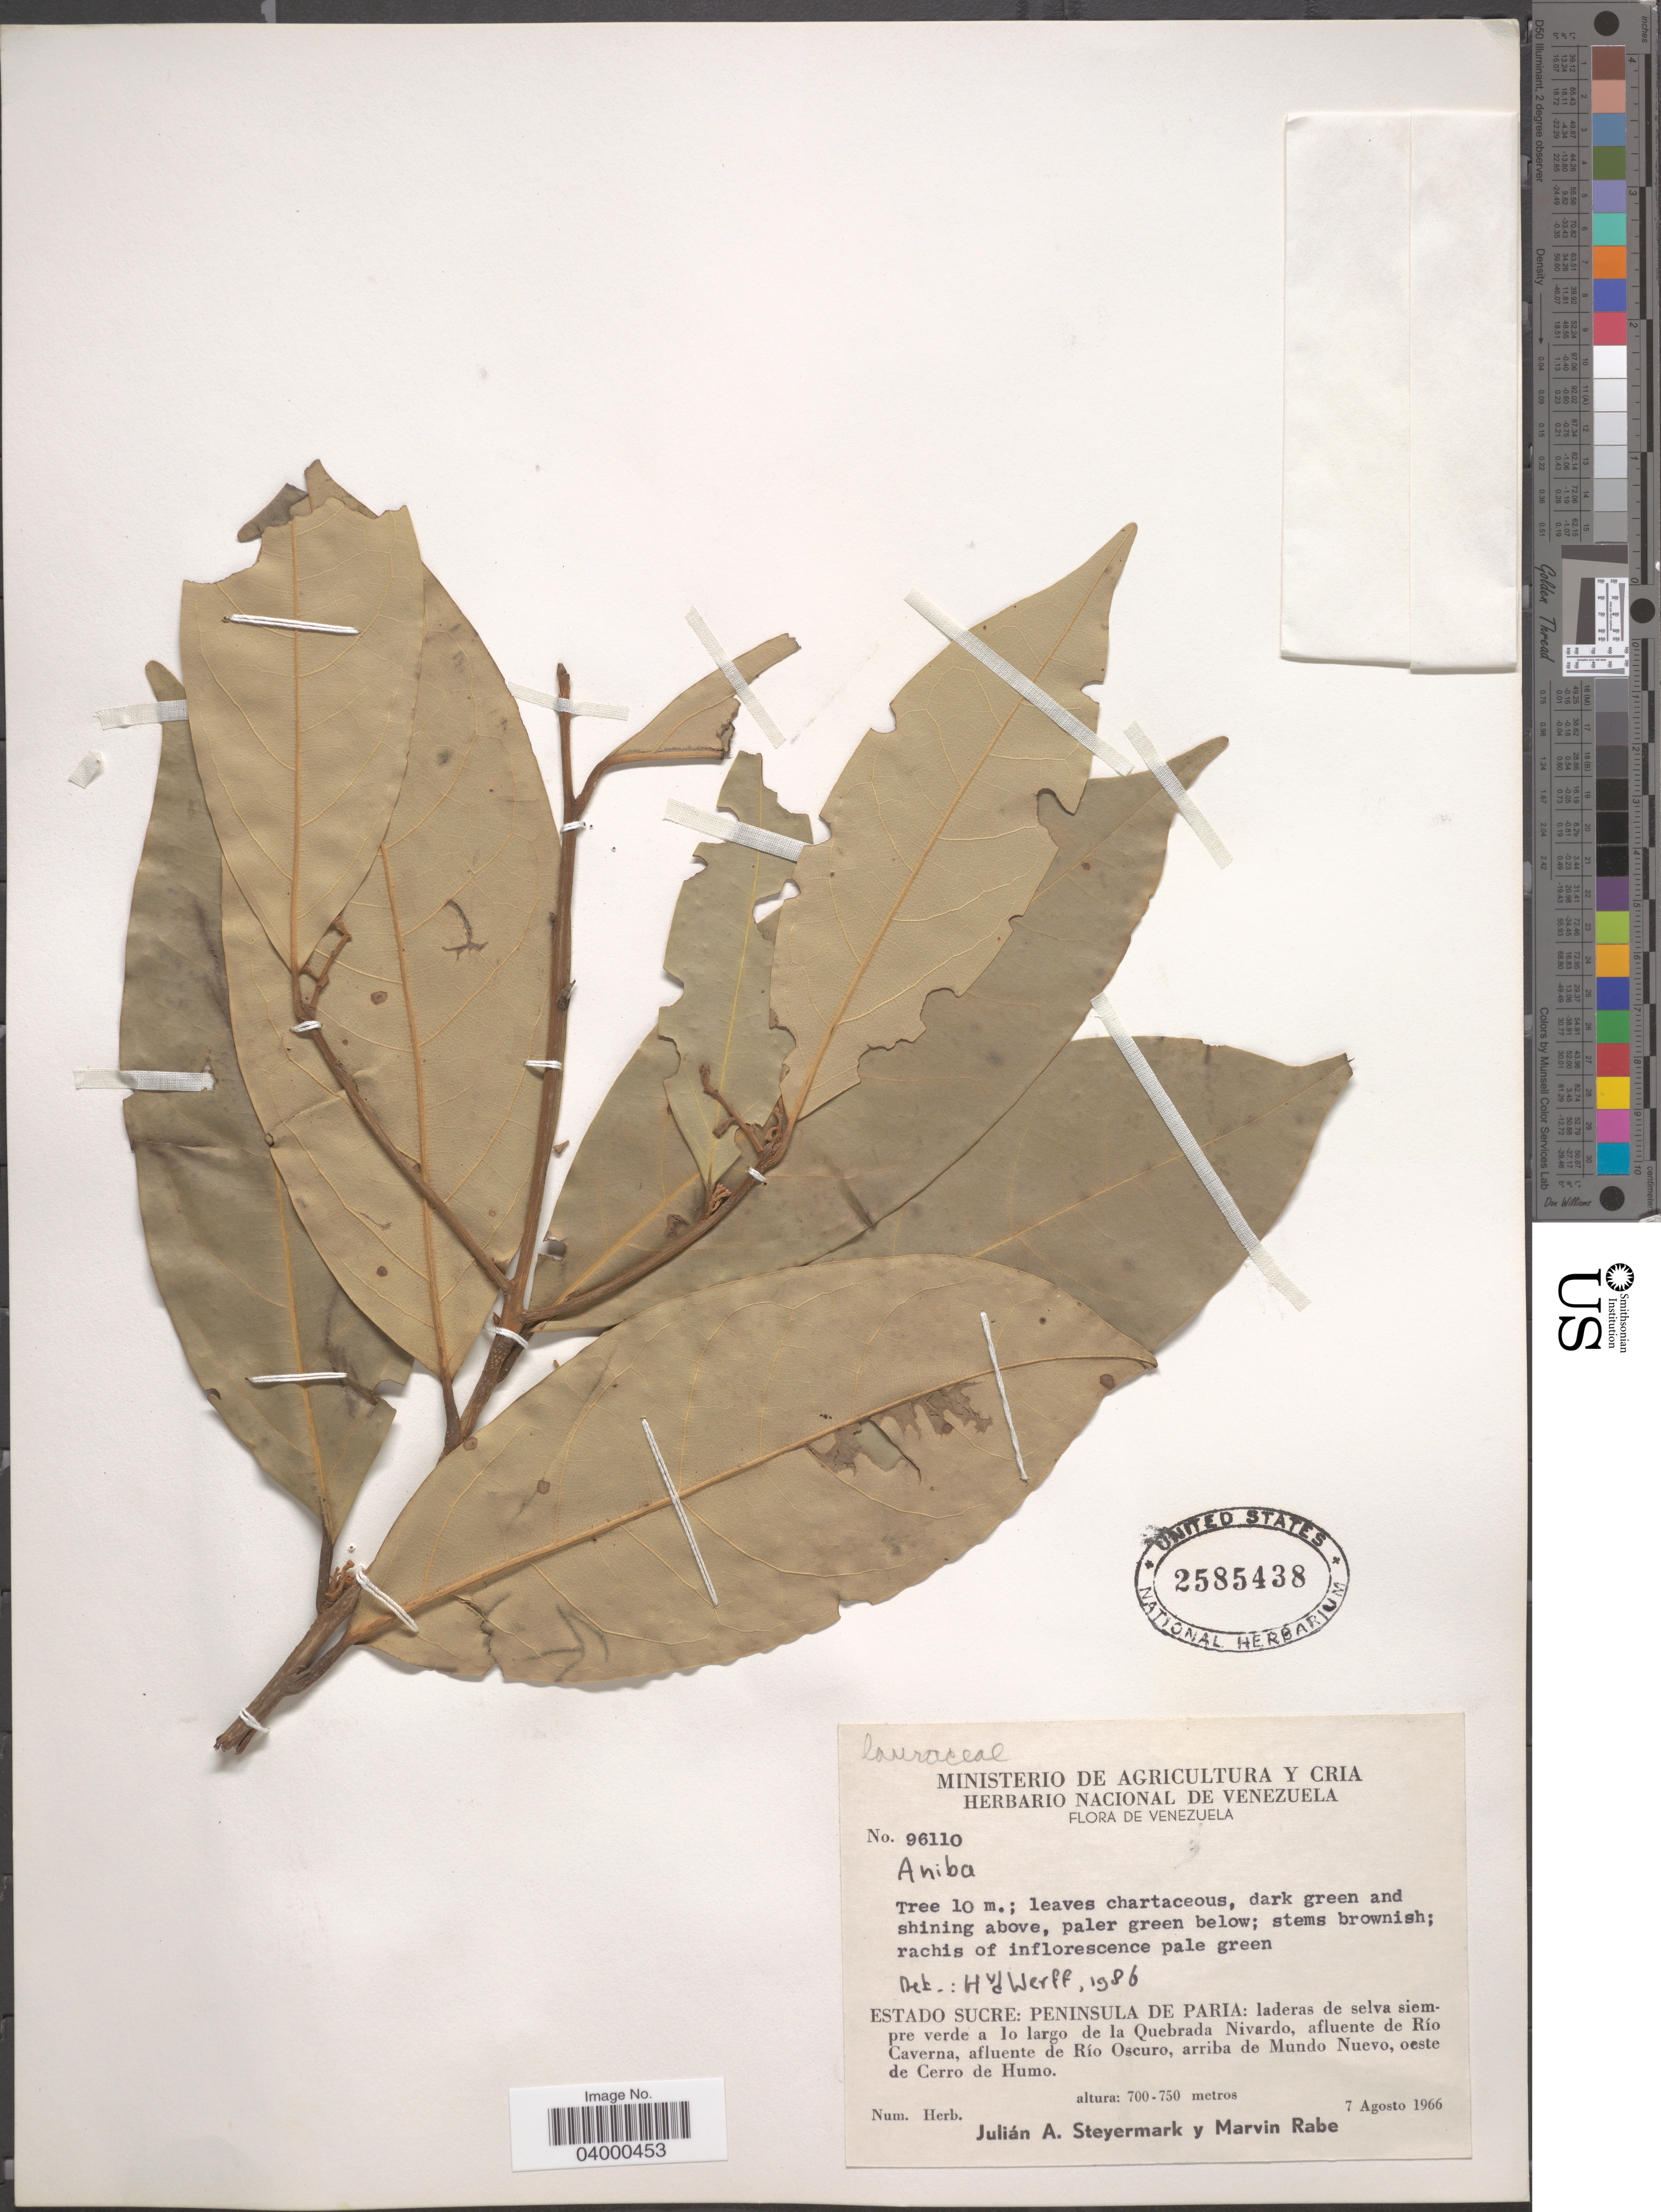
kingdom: Plantae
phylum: Tracheophyta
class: Magnoliopsida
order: Laurales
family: Lauraceae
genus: Aniba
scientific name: Aniba sp.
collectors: J. Steyermark & M. Rabe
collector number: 96110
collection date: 1966-08-07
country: Venezuela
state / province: Sucre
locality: Peninsula de Paria: laderas de selva siempre verde a lo largo de la Quebrada Nivardo, afluente de Río Caverna, afluente de Río Oscuro, arriba de Mundo Nuevo, oeste de Cerro de Humo.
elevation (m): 700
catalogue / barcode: US 2585438